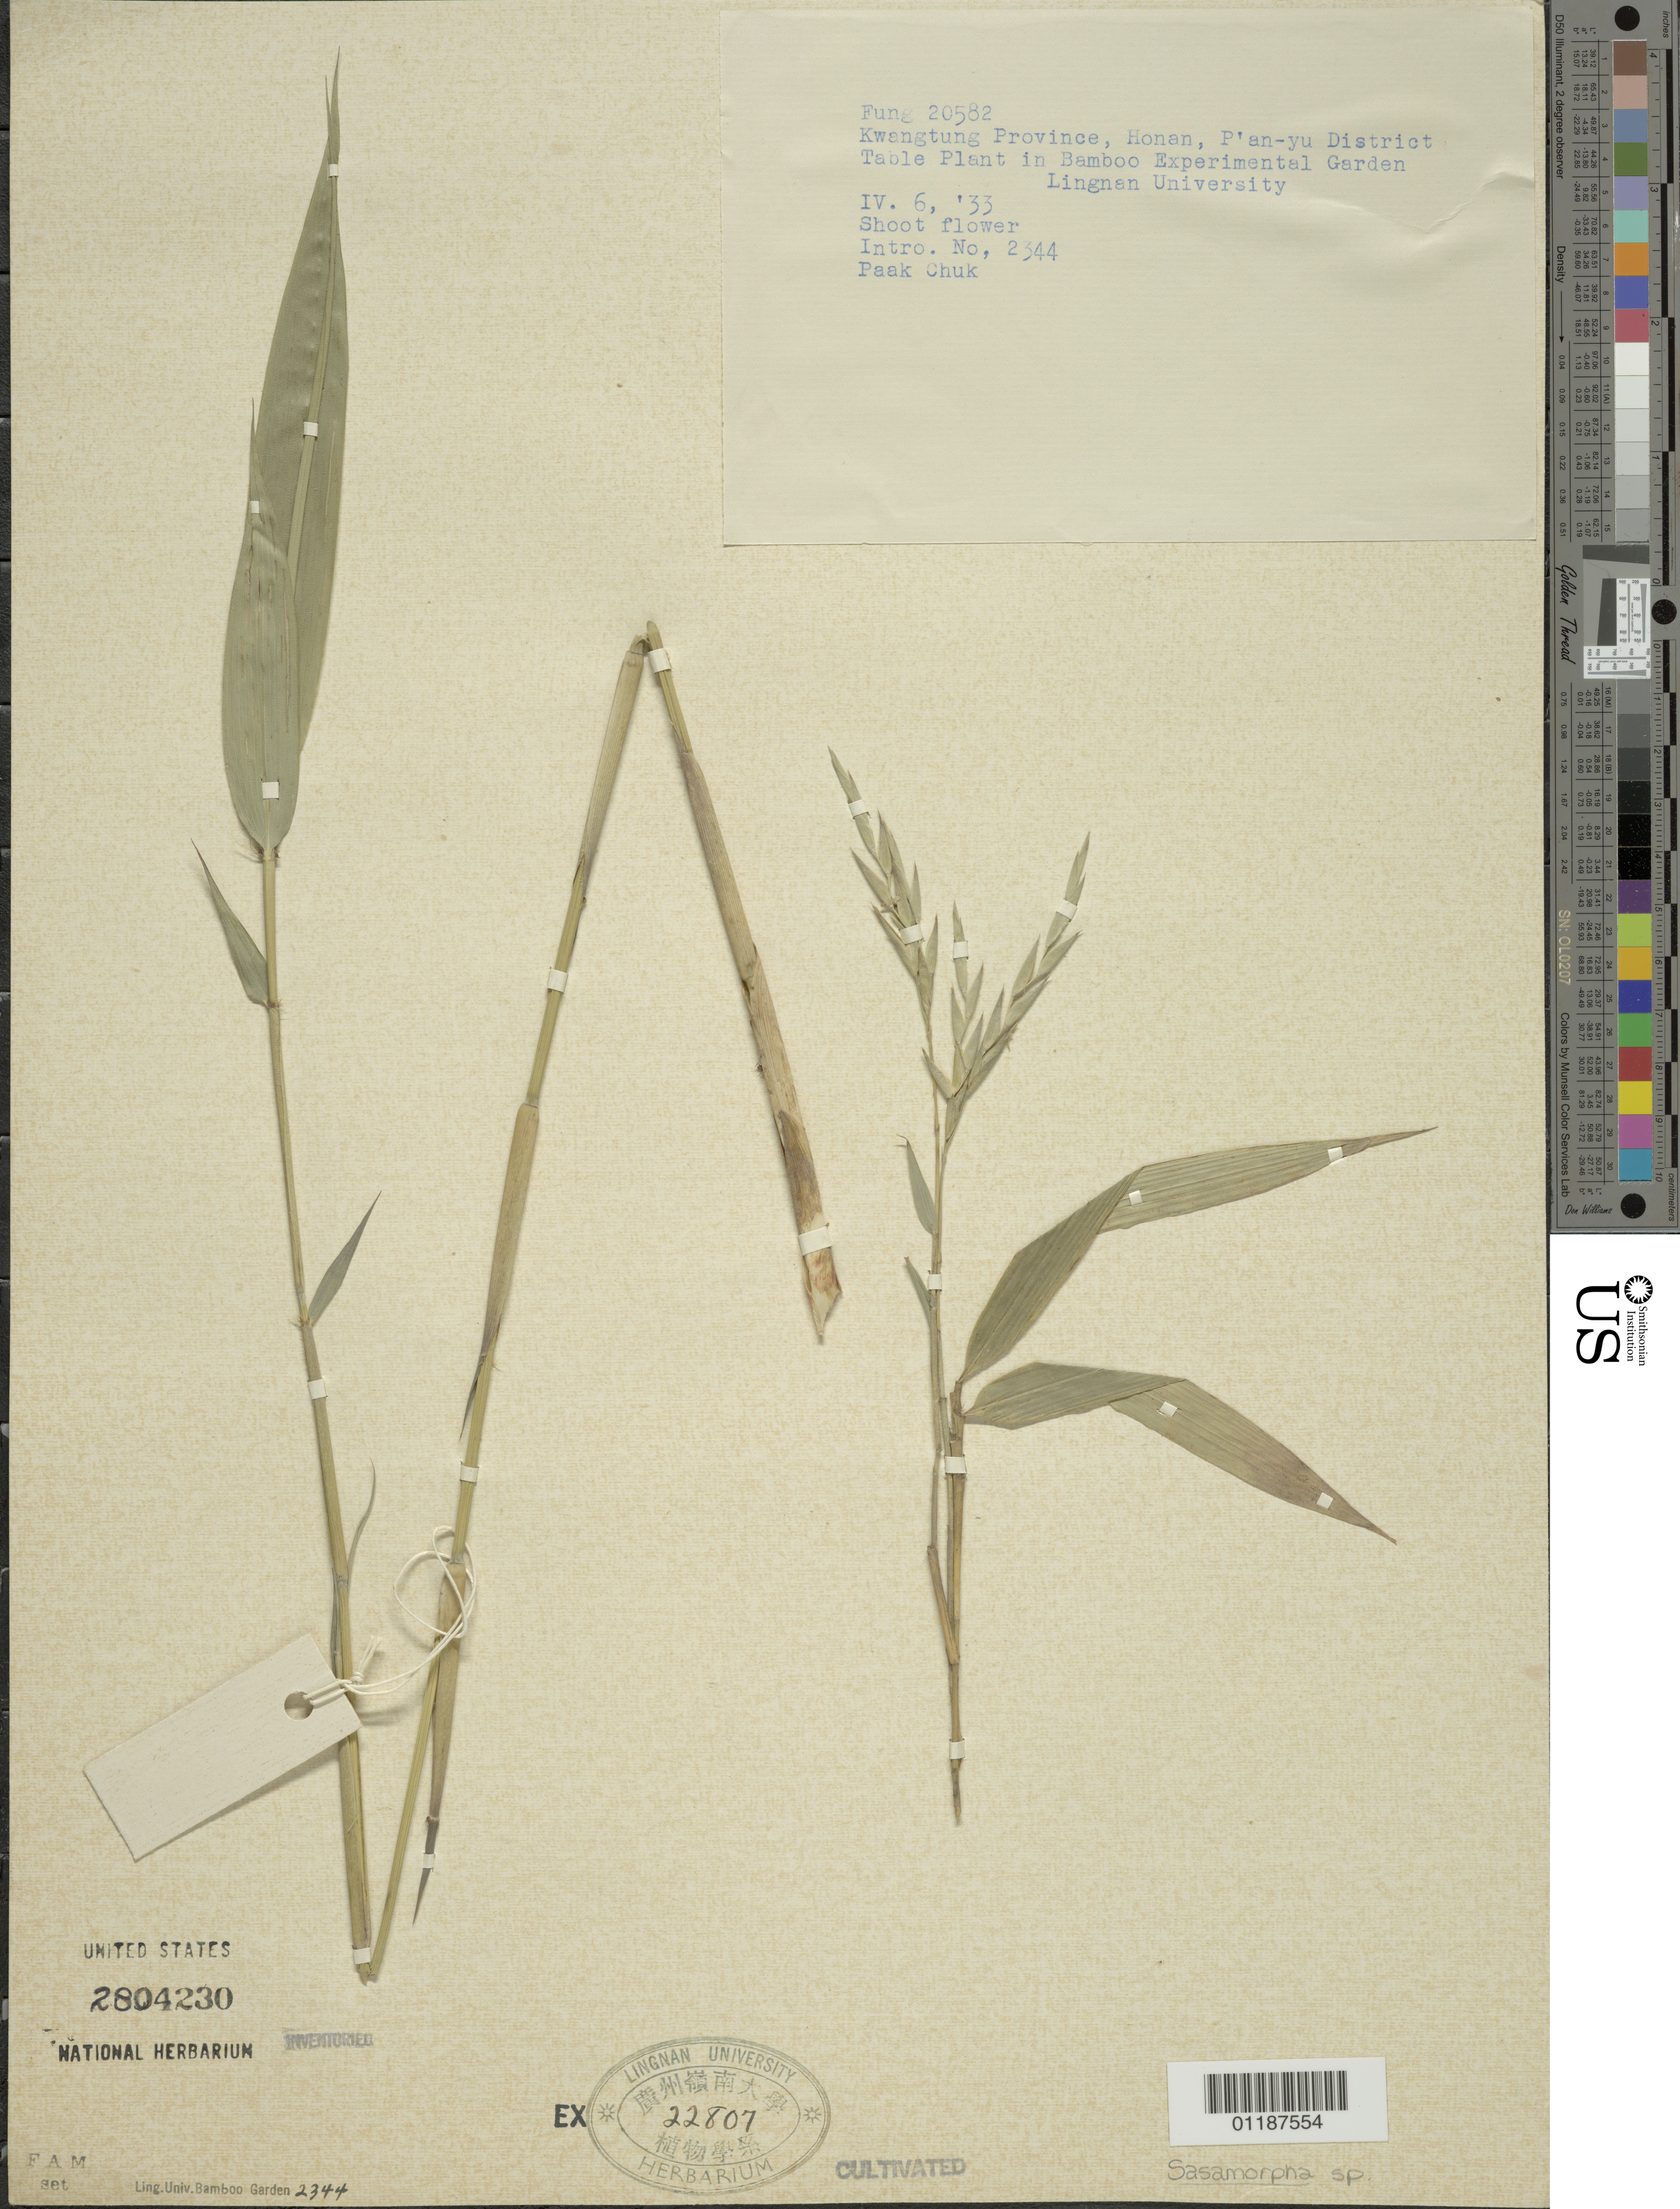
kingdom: Plantae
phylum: Tracheophyta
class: Liliopsida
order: Poales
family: Poaceae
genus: Sasamorpha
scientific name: Sasamorpha sp.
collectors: H. L. Fung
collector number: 20582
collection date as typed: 06 Apr 1933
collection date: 1933-04-06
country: China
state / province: Guangdong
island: Honam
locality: P'an-yu, Lingnan University Bamboo Garden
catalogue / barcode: US 2804230